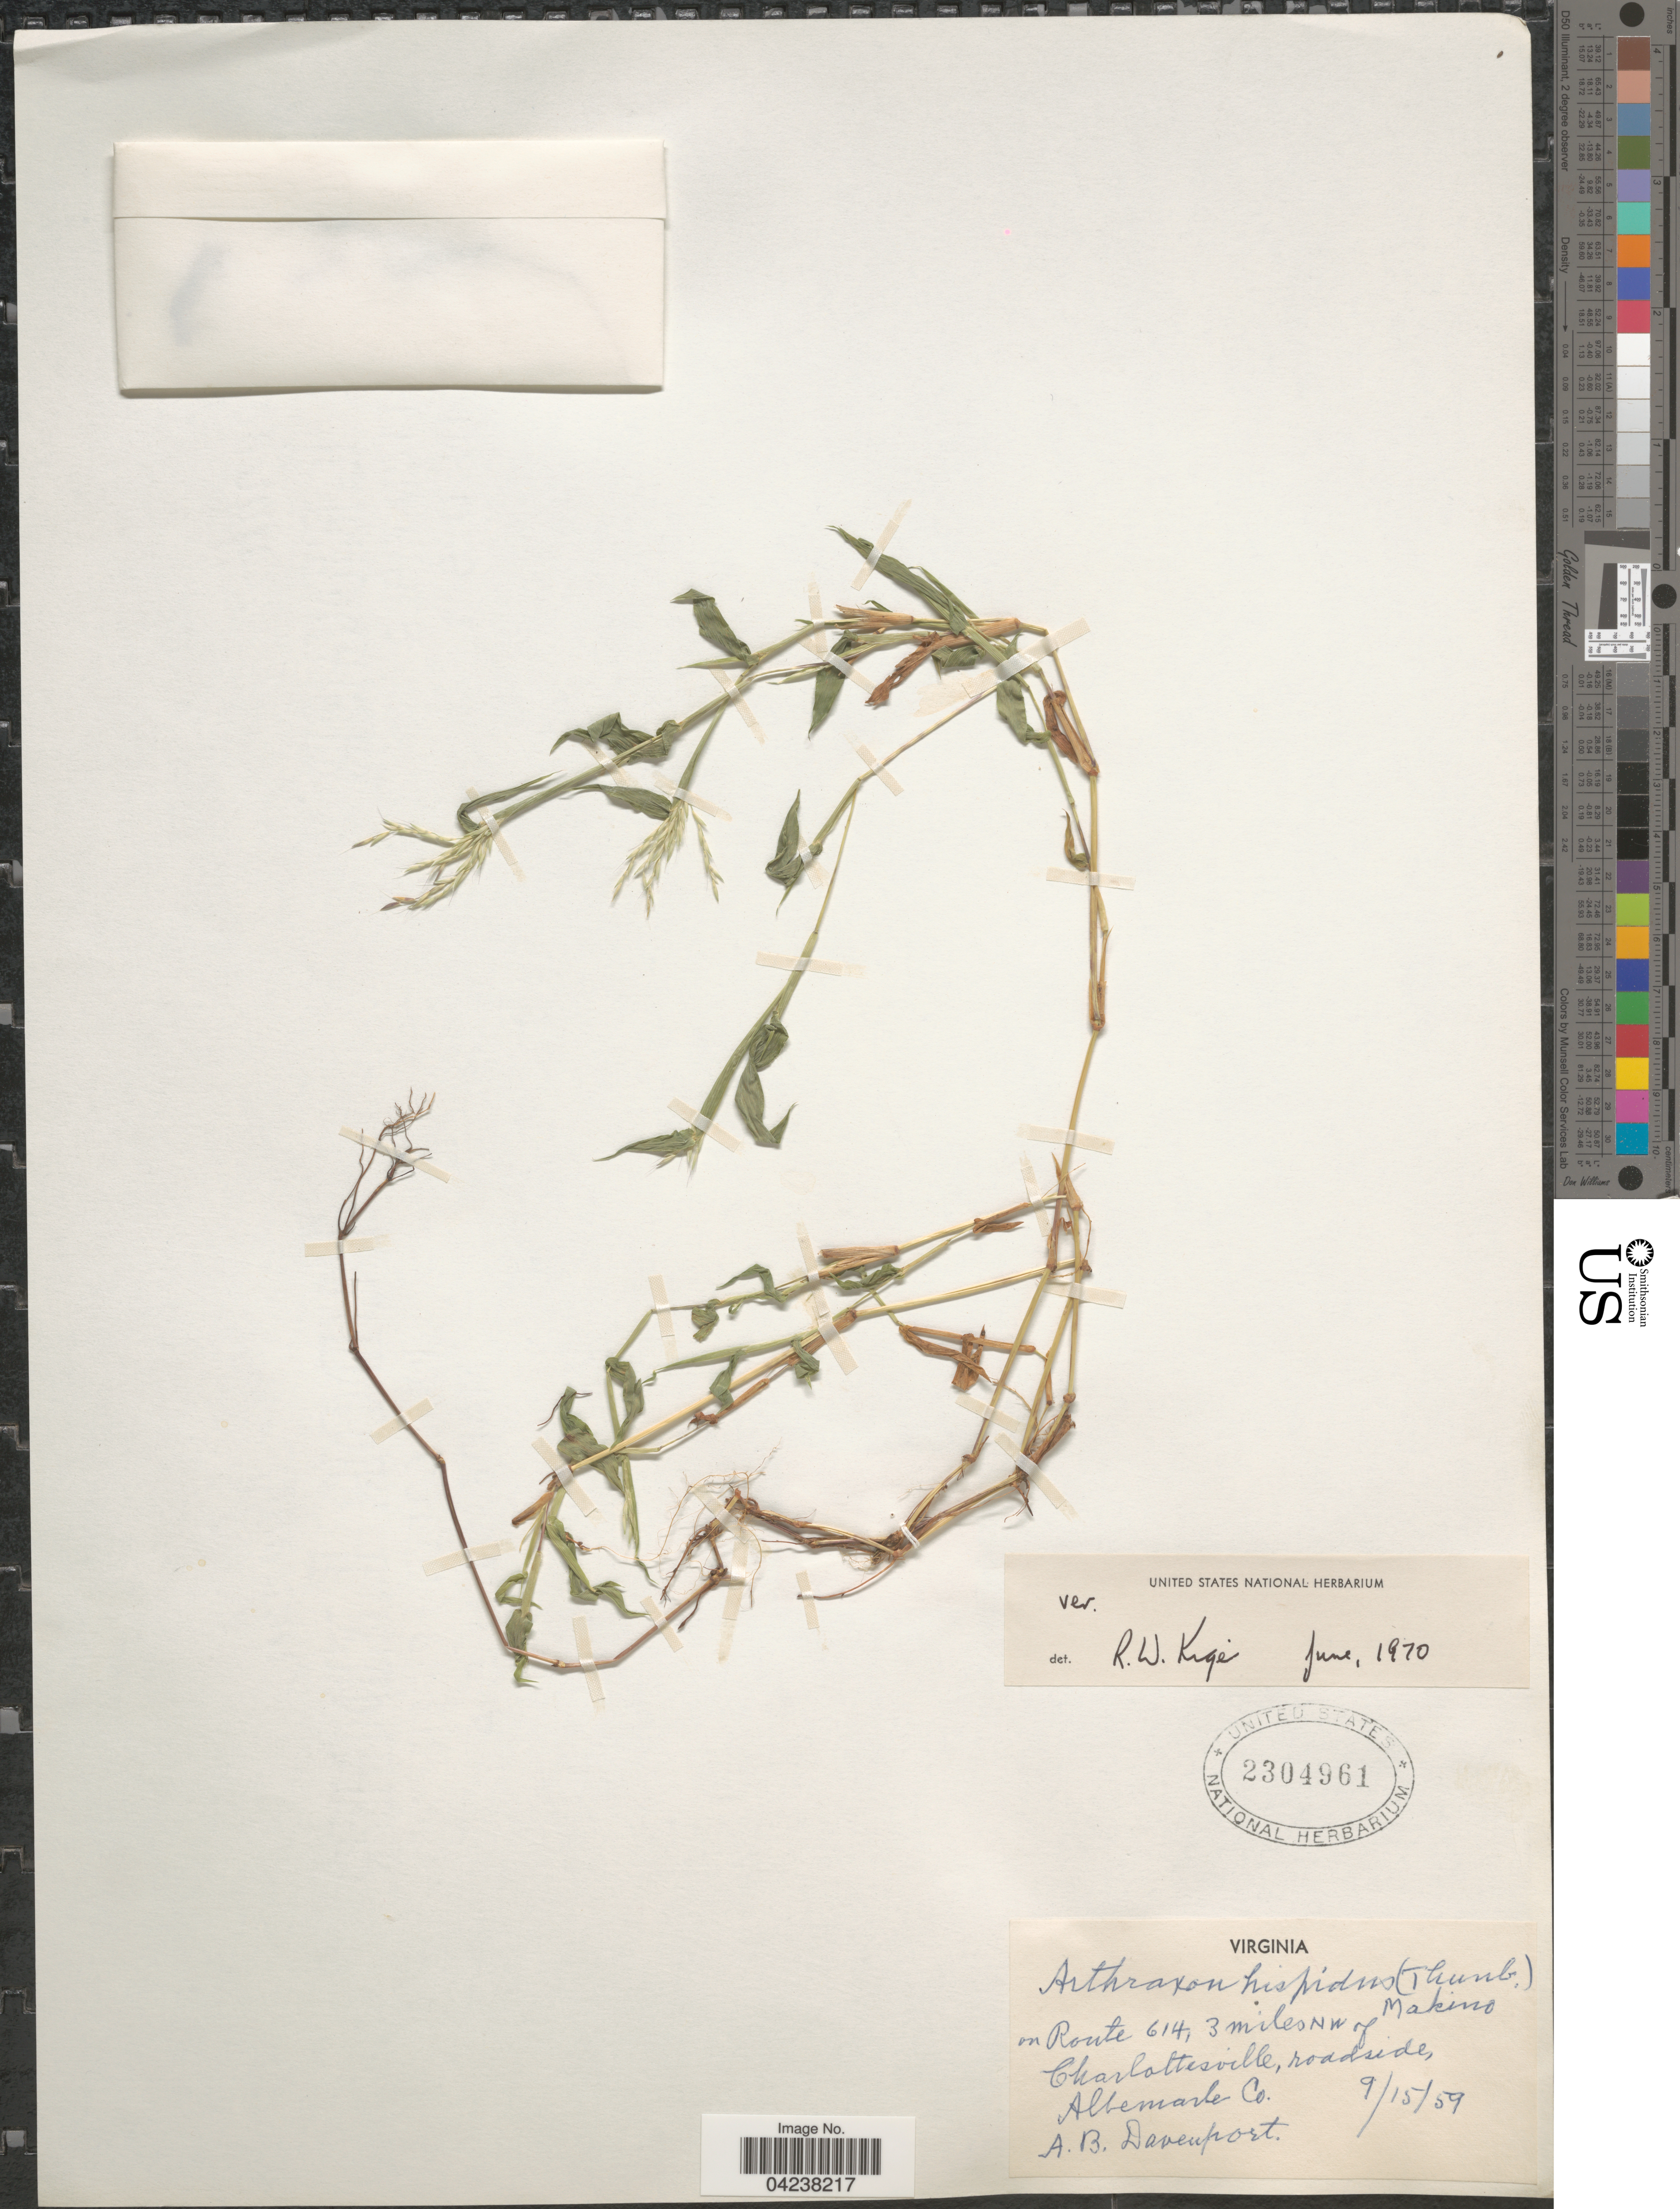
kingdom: Plantae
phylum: Tracheophyta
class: Liliopsida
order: Poales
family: Poaceae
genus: Arthraxon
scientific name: Arthraxon hispidus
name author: (Thunb.) Makino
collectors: A. Davenport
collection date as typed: Transcribed d/m/y: 15/9/59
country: United States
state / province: Virginia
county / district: Albemarle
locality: On Route 614, 3 miles NW of Charlottesville, roadside, Albemarle Co.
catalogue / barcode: US 2304961